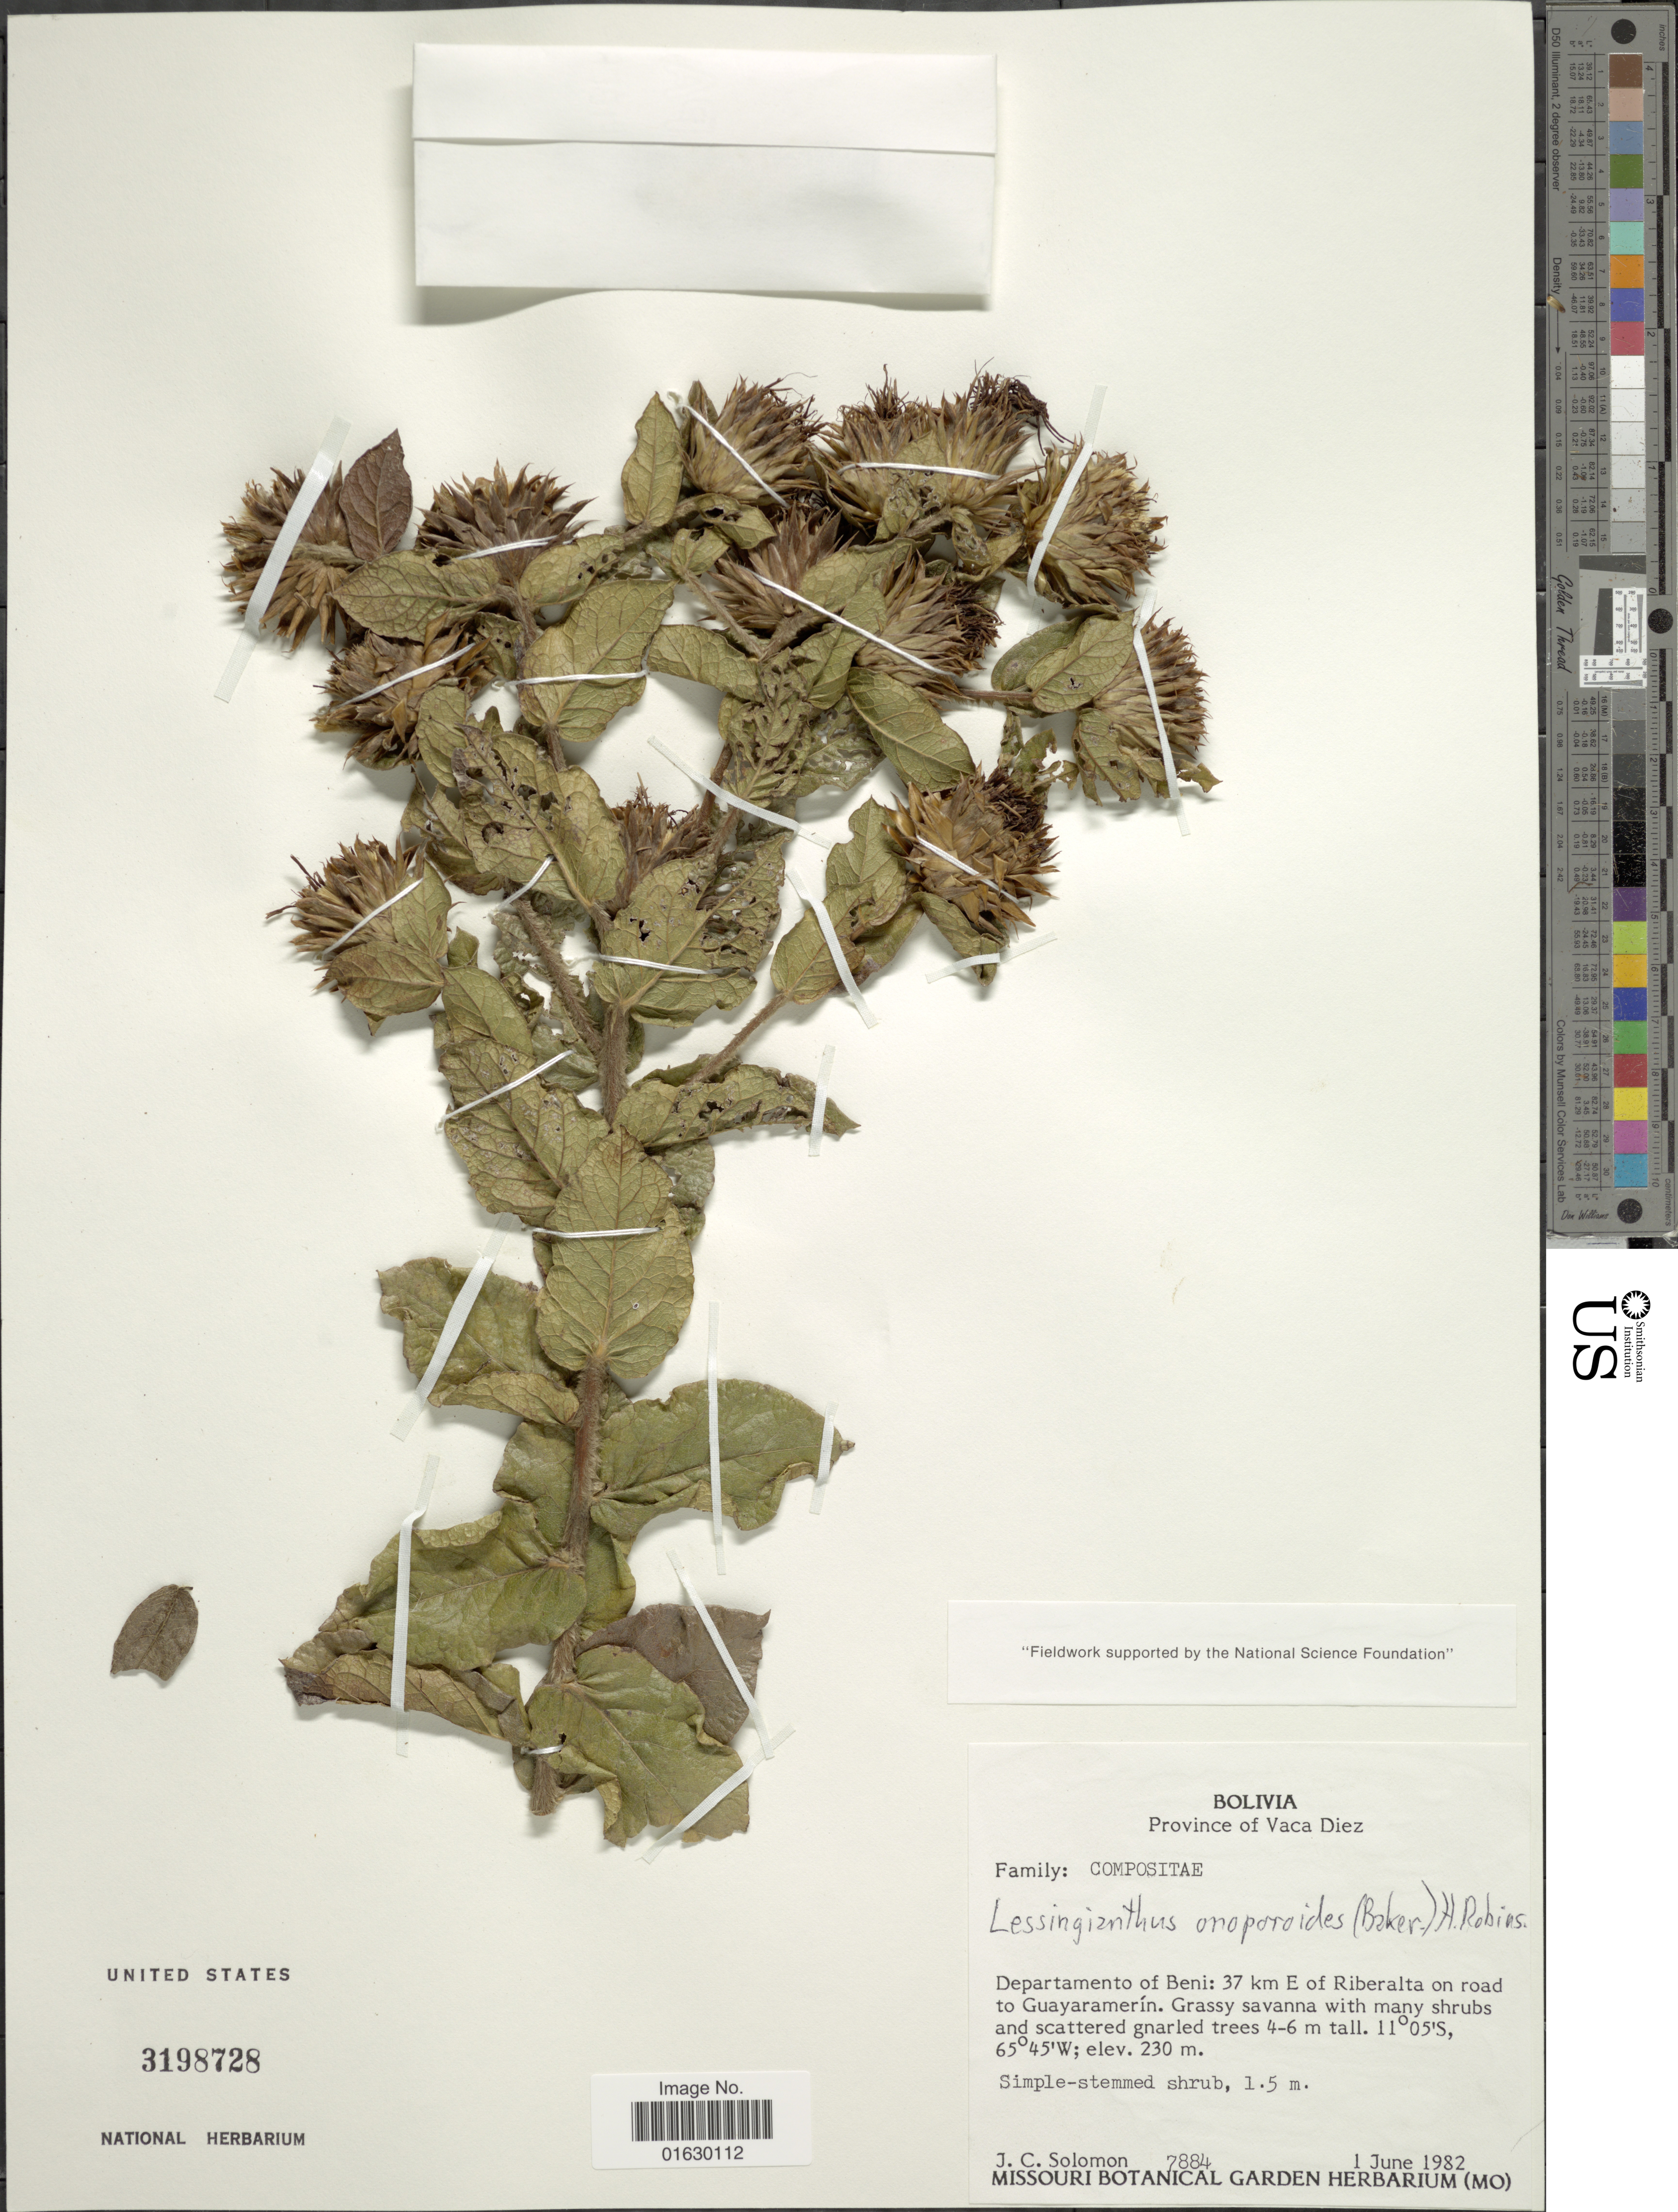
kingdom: Plantae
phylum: Tracheophyta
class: Magnoliopsida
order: Asterales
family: Asteraceae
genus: Lessingianthus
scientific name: Lessingianthus onoporoides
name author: (Baker) H. Rob.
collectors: J. C. Solomon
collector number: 7884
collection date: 1982-06-01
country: Bolivia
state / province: Beni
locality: Province of Vaca Diez, Departamento of Beni, 37 km E of Riberalta on road to Guayaramerin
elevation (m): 230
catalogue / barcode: US 3198728